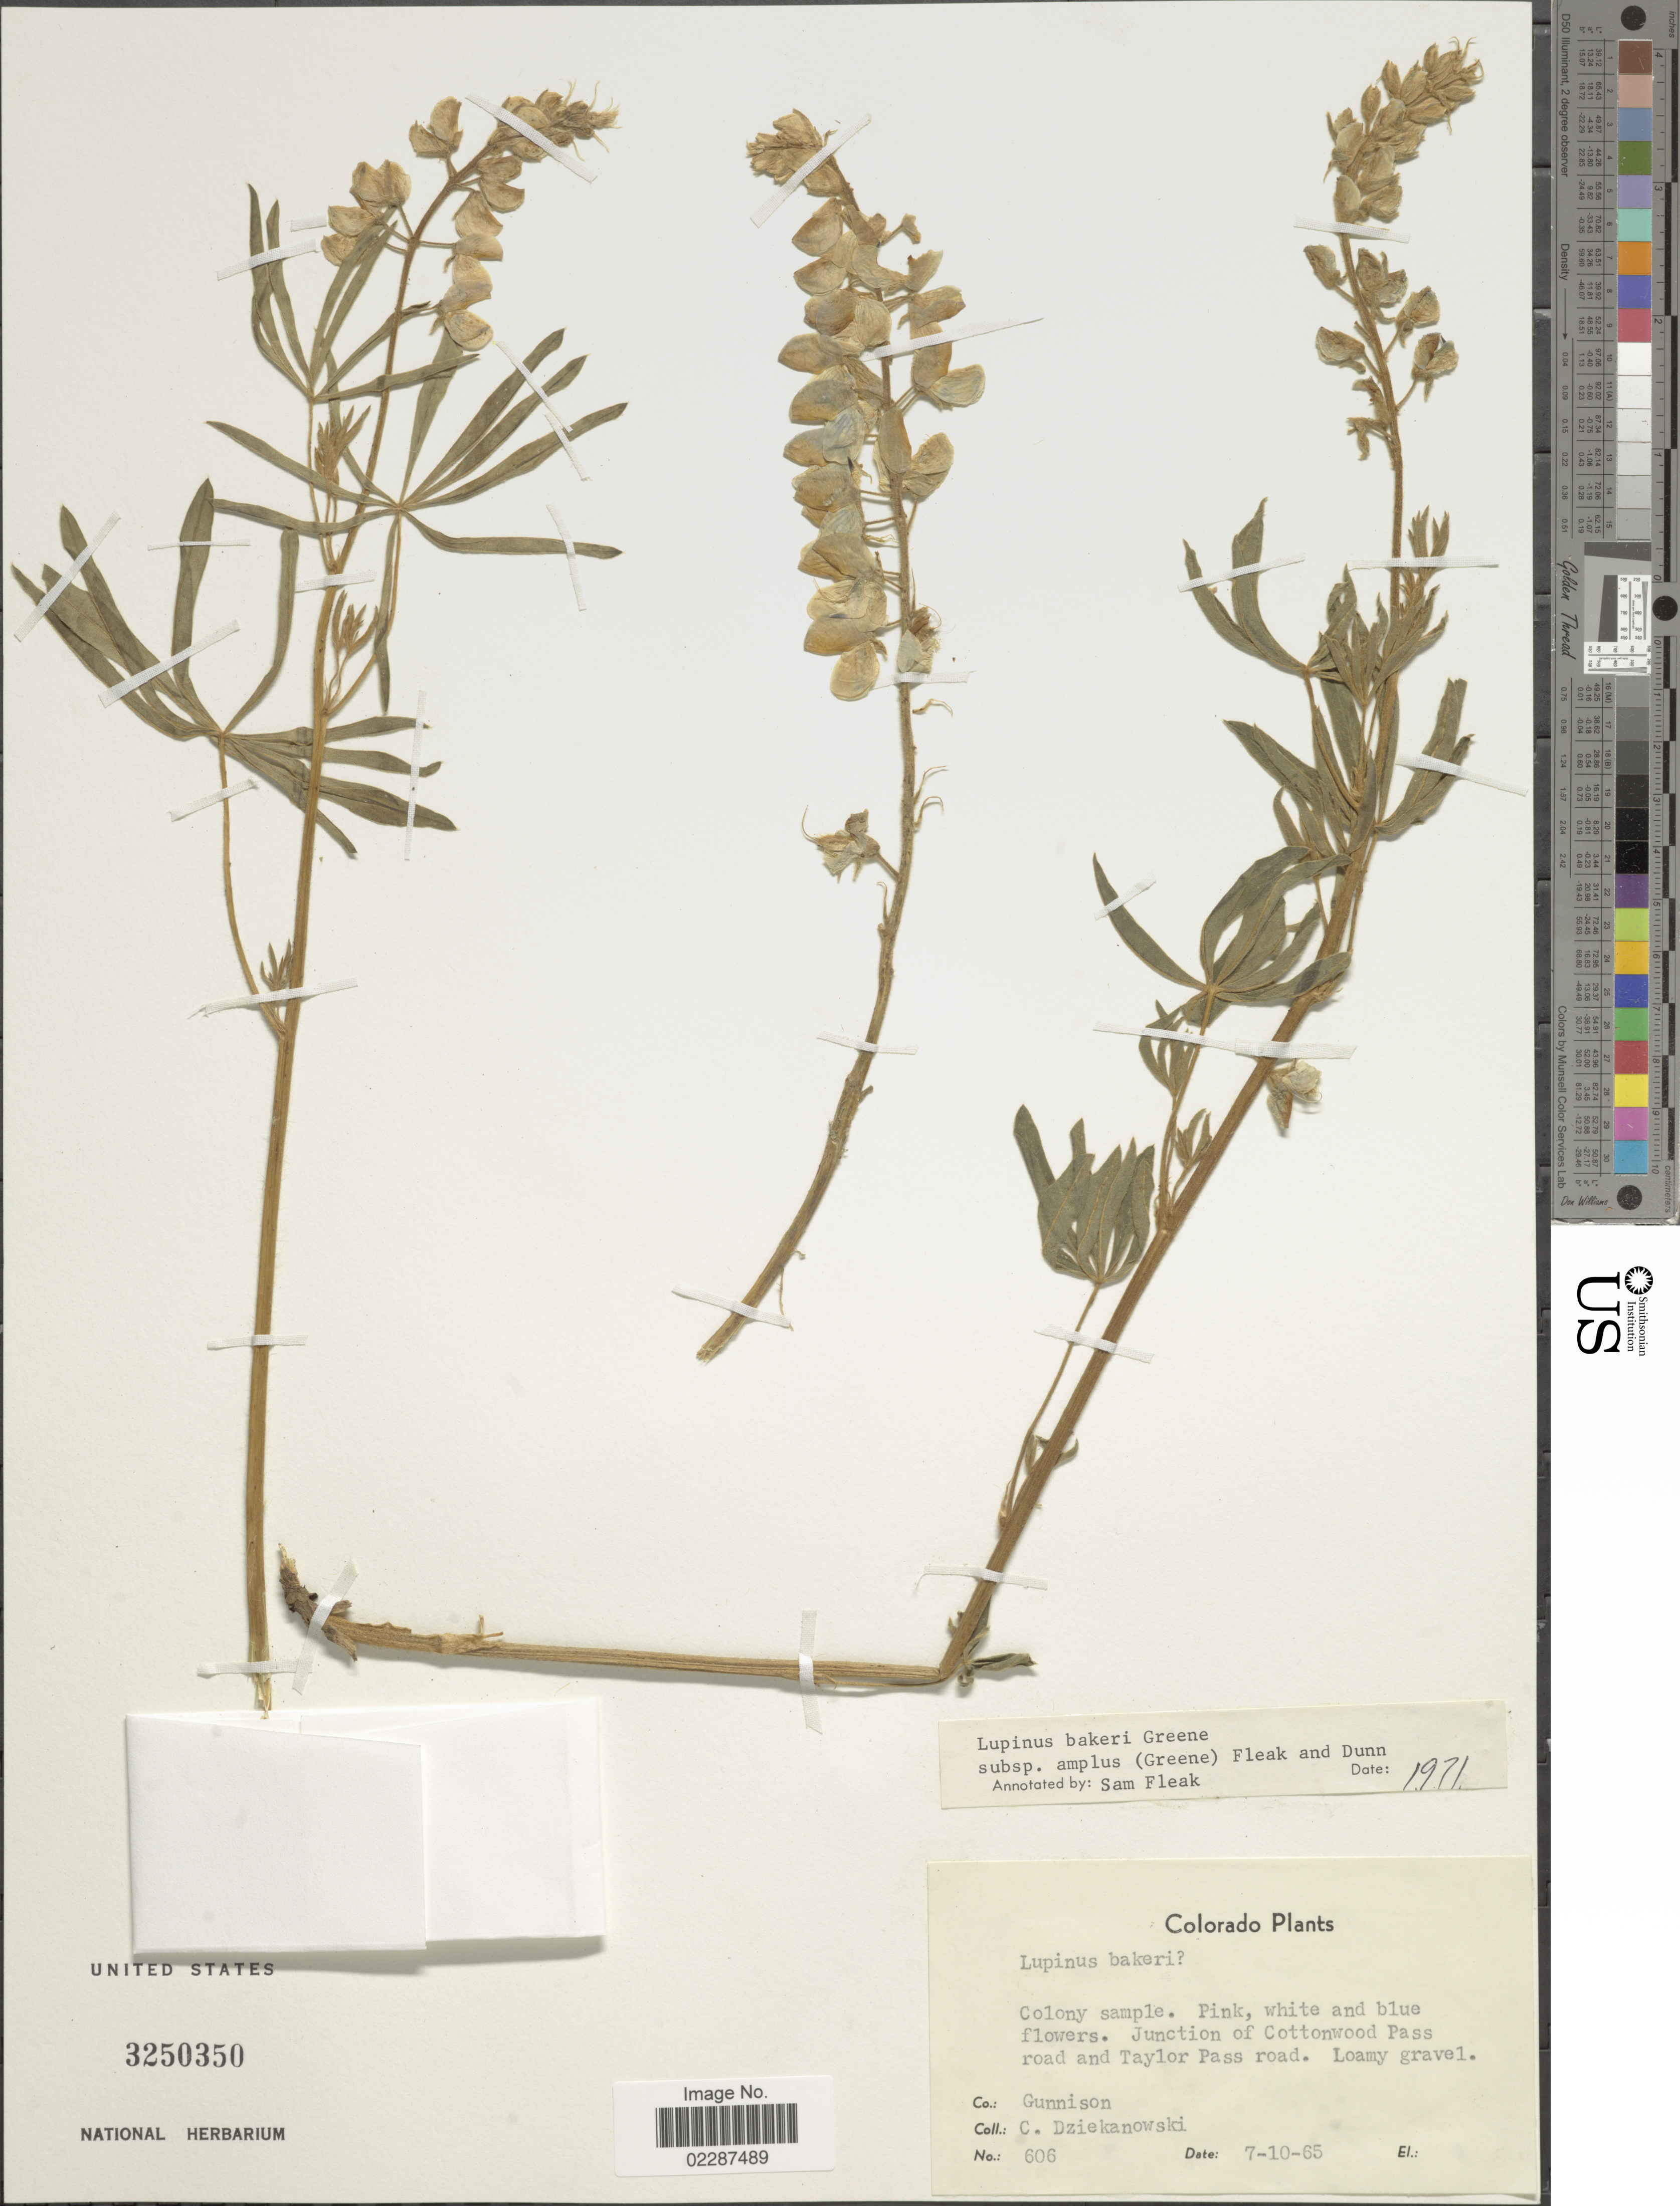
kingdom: Plantae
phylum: Tracheophyta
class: Magnoliopsida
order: Fabales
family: Fabaceae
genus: Lupinus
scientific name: Lupinus sericeus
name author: Pursh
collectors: C. T. Dziekanowski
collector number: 606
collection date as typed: Transcribed d/m/y: 10/7/65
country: United States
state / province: Colorado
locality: Junction of Cottonwood Pass road and Taylor Pass road. Loamy Gravel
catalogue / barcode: US 3250350